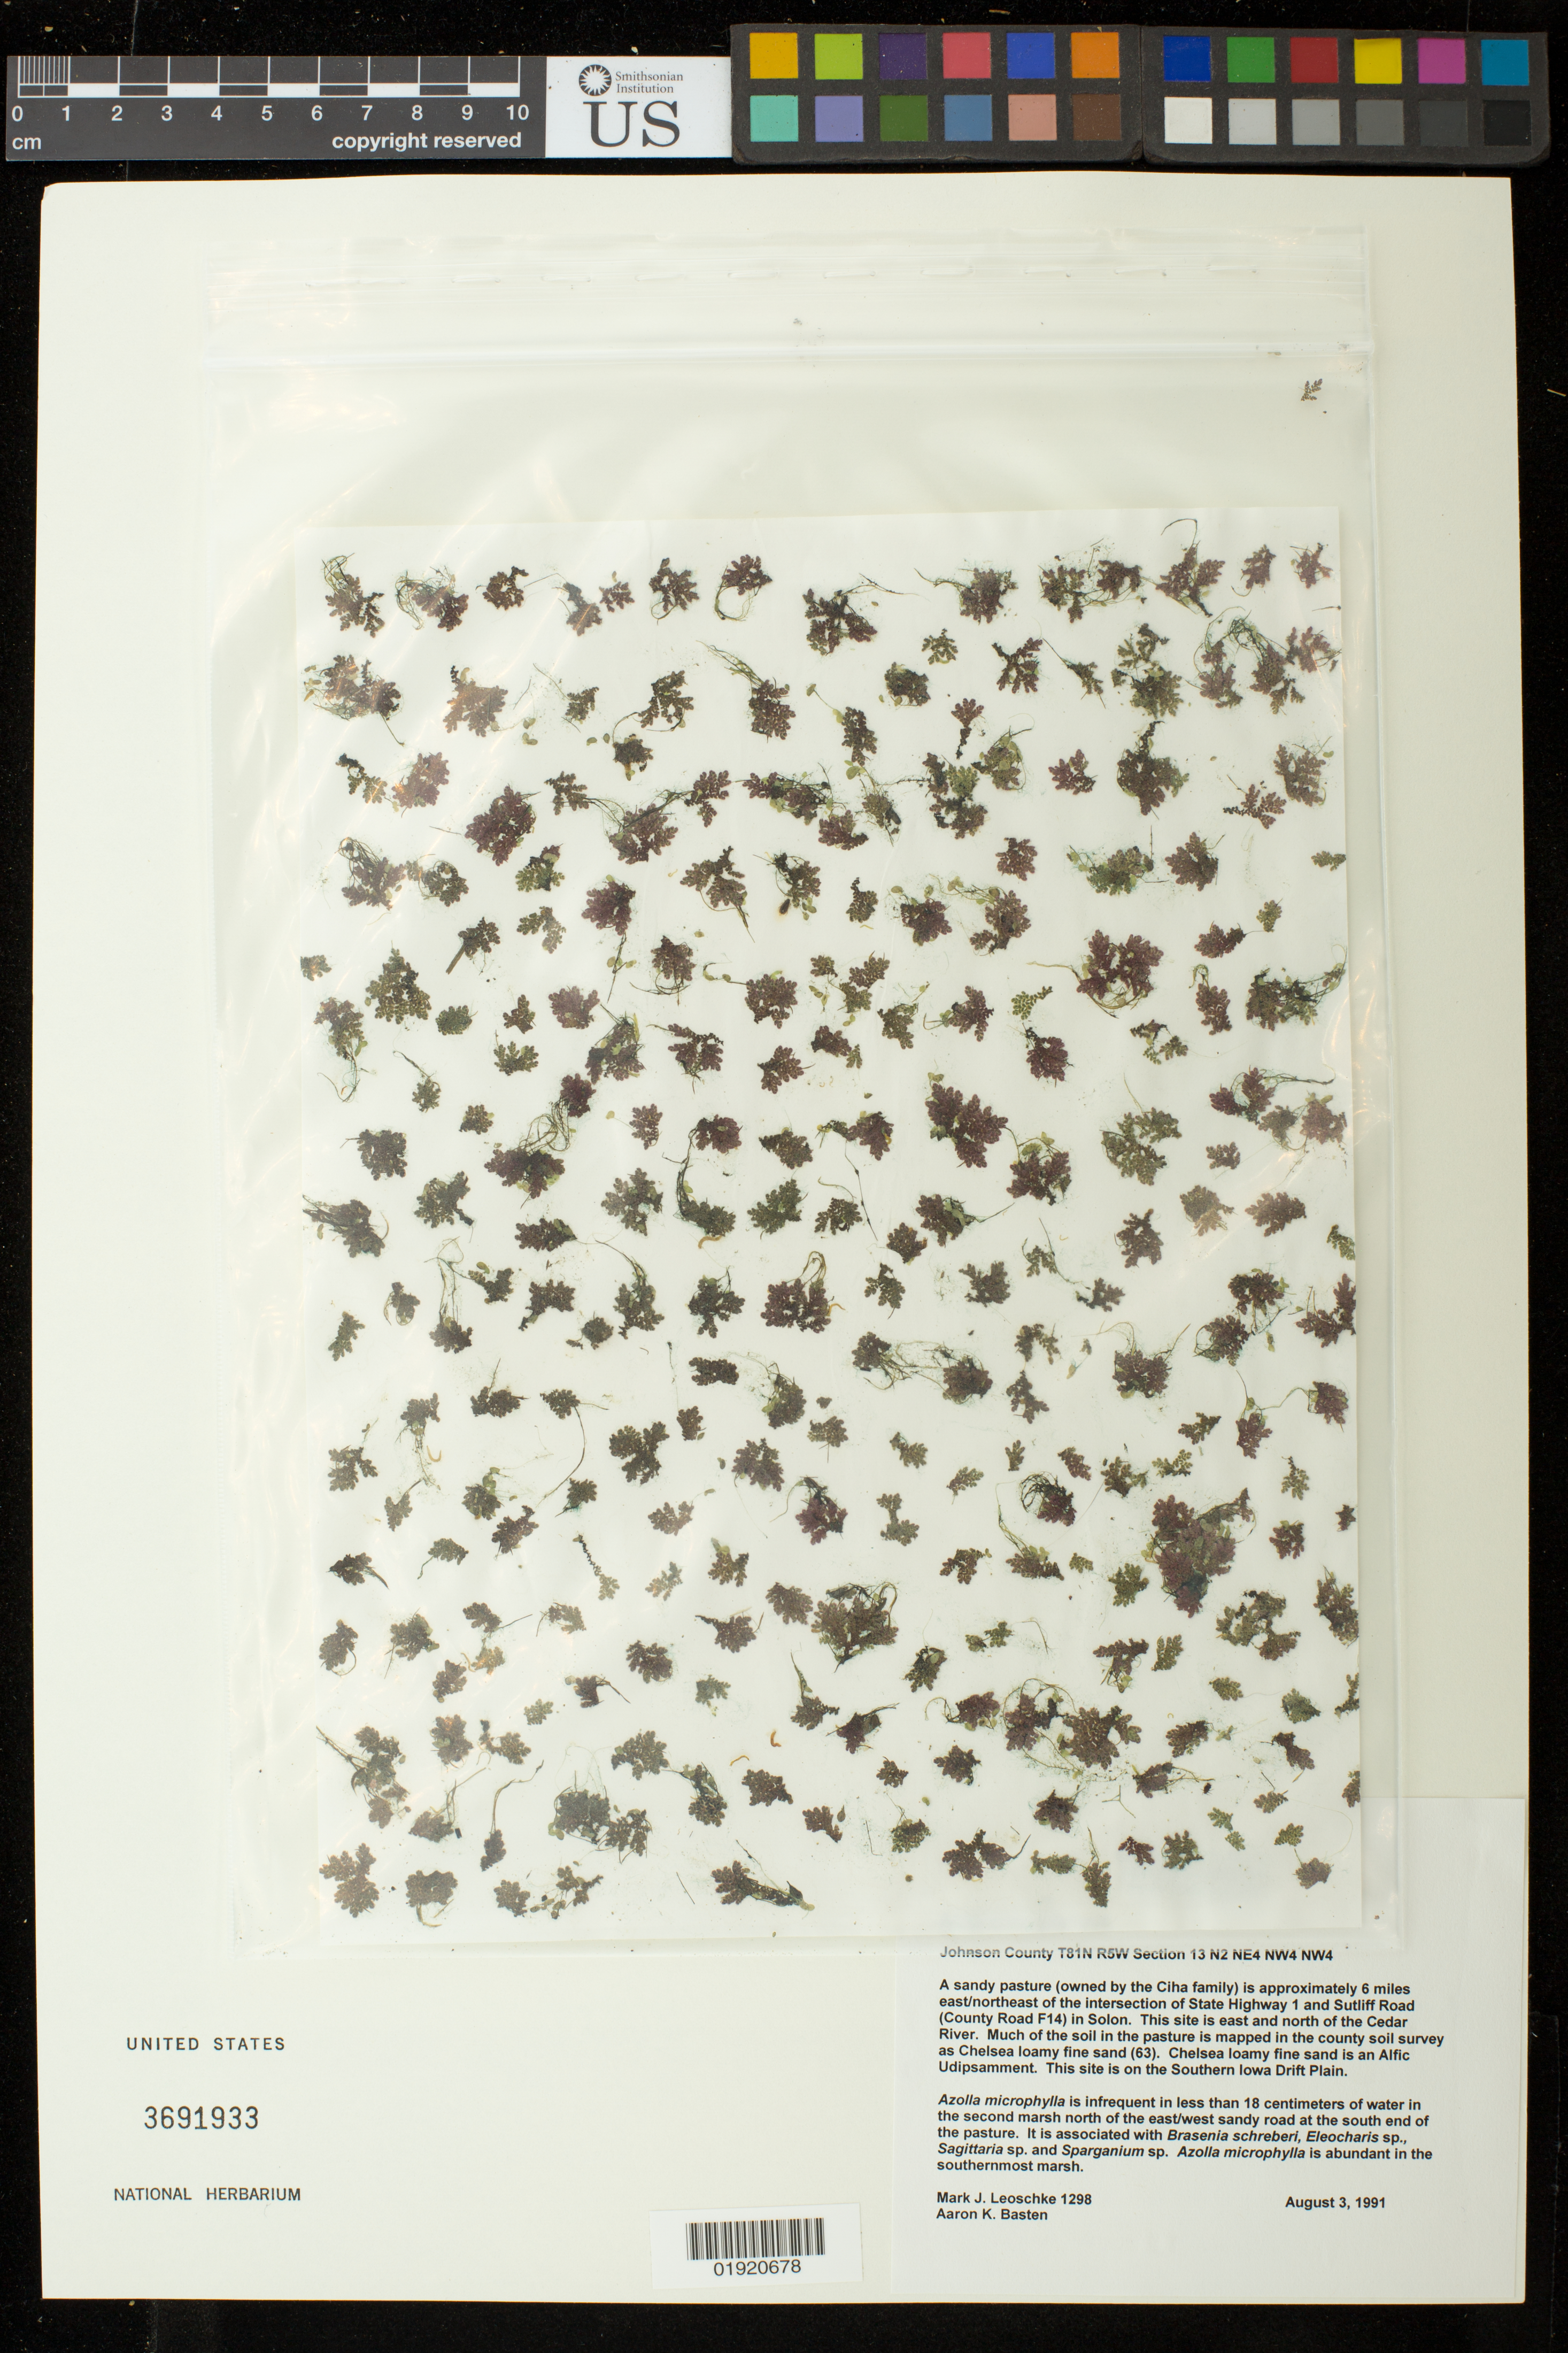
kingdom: Plantae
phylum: Tracheophyta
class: Polypodiopsida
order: Salviniales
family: Salviniaceae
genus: Azolla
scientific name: Azolla microphylla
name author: Kaulf.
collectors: M. J. Leoschke & A. Basten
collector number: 1298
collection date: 1991-08-03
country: United States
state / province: Iowa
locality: Flora of Iowa. Johnson County T81N R5W Section 13 N2 NE4 NW4 NW4. A sandy pasture (owned by the Ciha family) is approximately 6 miles east/northeast of the intersection of State Highway 1 and Sutliff Road (County Road F14) in Solon. The site is east and north of the Cedar River.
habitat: Much of the soil in the pasture is mapped in the county soil survey as Chelsea loamy fine sand (63). Chelsea loamy fine sand is an Alfic Udipsamment. The site is on the Southern Iowa Drift Plan.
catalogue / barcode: US 3691933